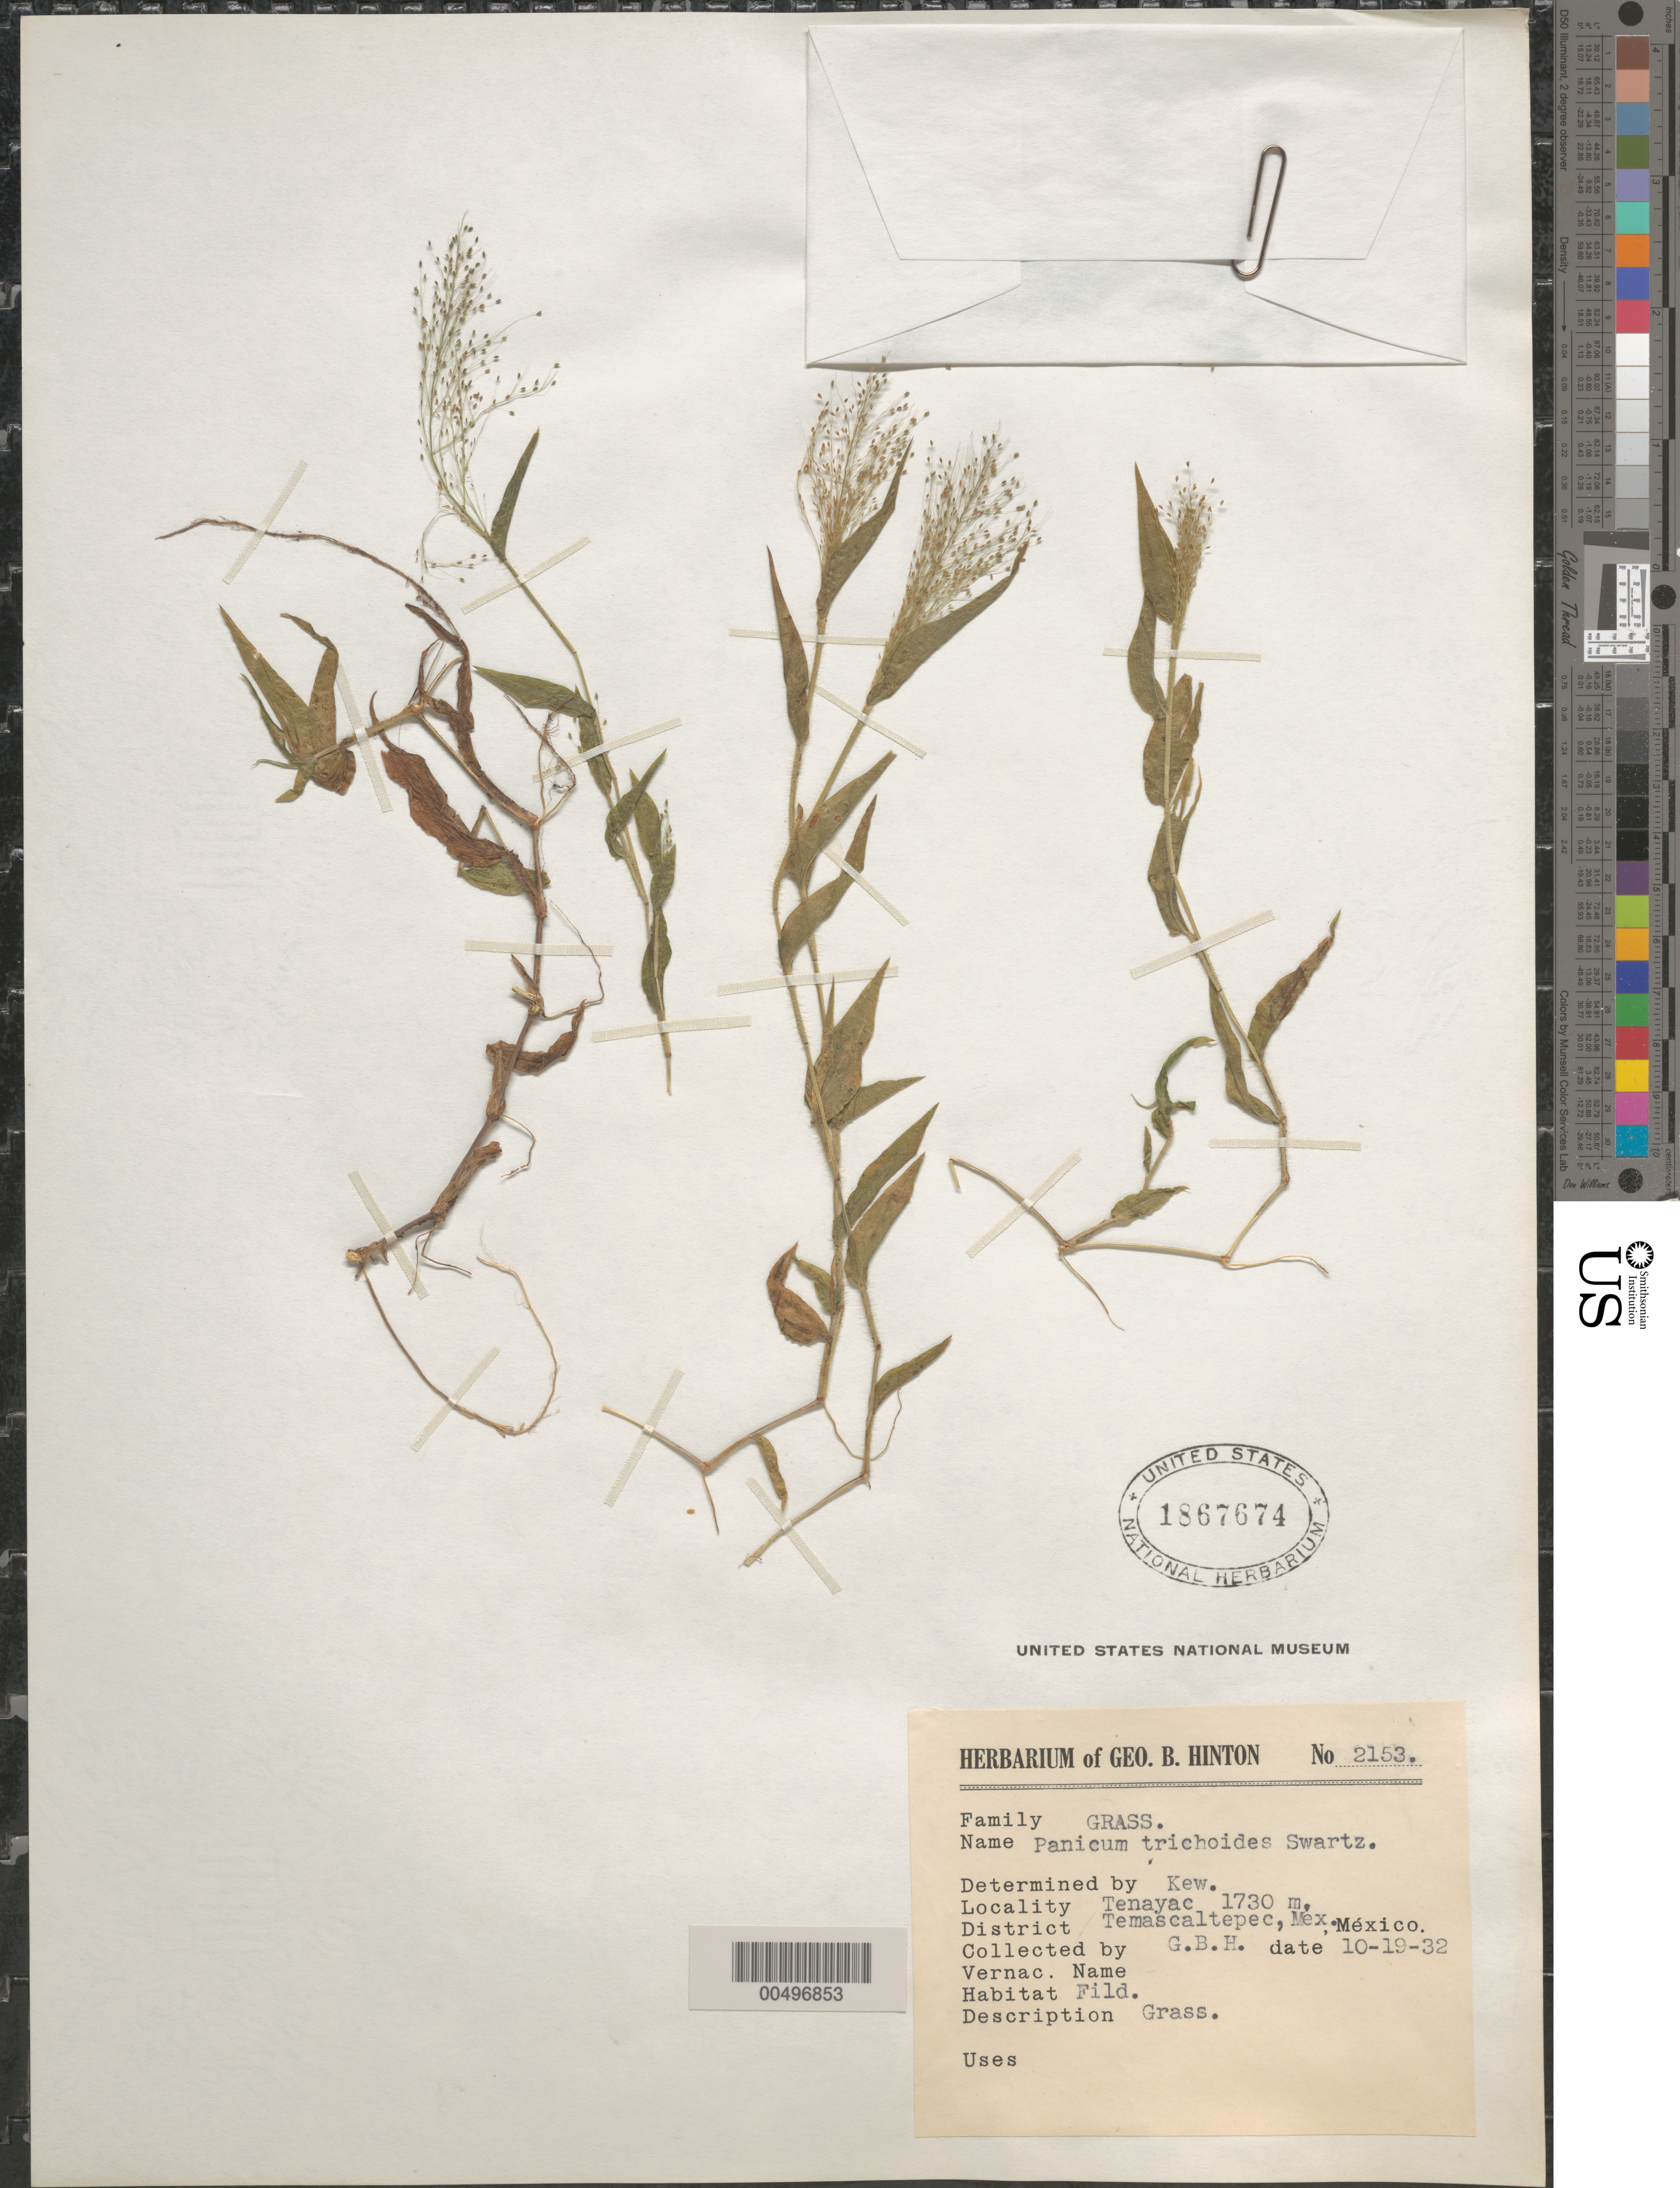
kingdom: Plantae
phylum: Tracheophyta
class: Liliopsida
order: Poales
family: Poaceae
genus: Panicum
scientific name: Panicum trichoides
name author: Sw.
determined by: Kew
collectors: G. B. Hinton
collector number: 2153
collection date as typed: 19 Oct 1932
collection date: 1932-10-19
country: Mexico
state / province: México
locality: Tenayac, Dist: Temascaltepec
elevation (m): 1730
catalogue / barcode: US 1867674